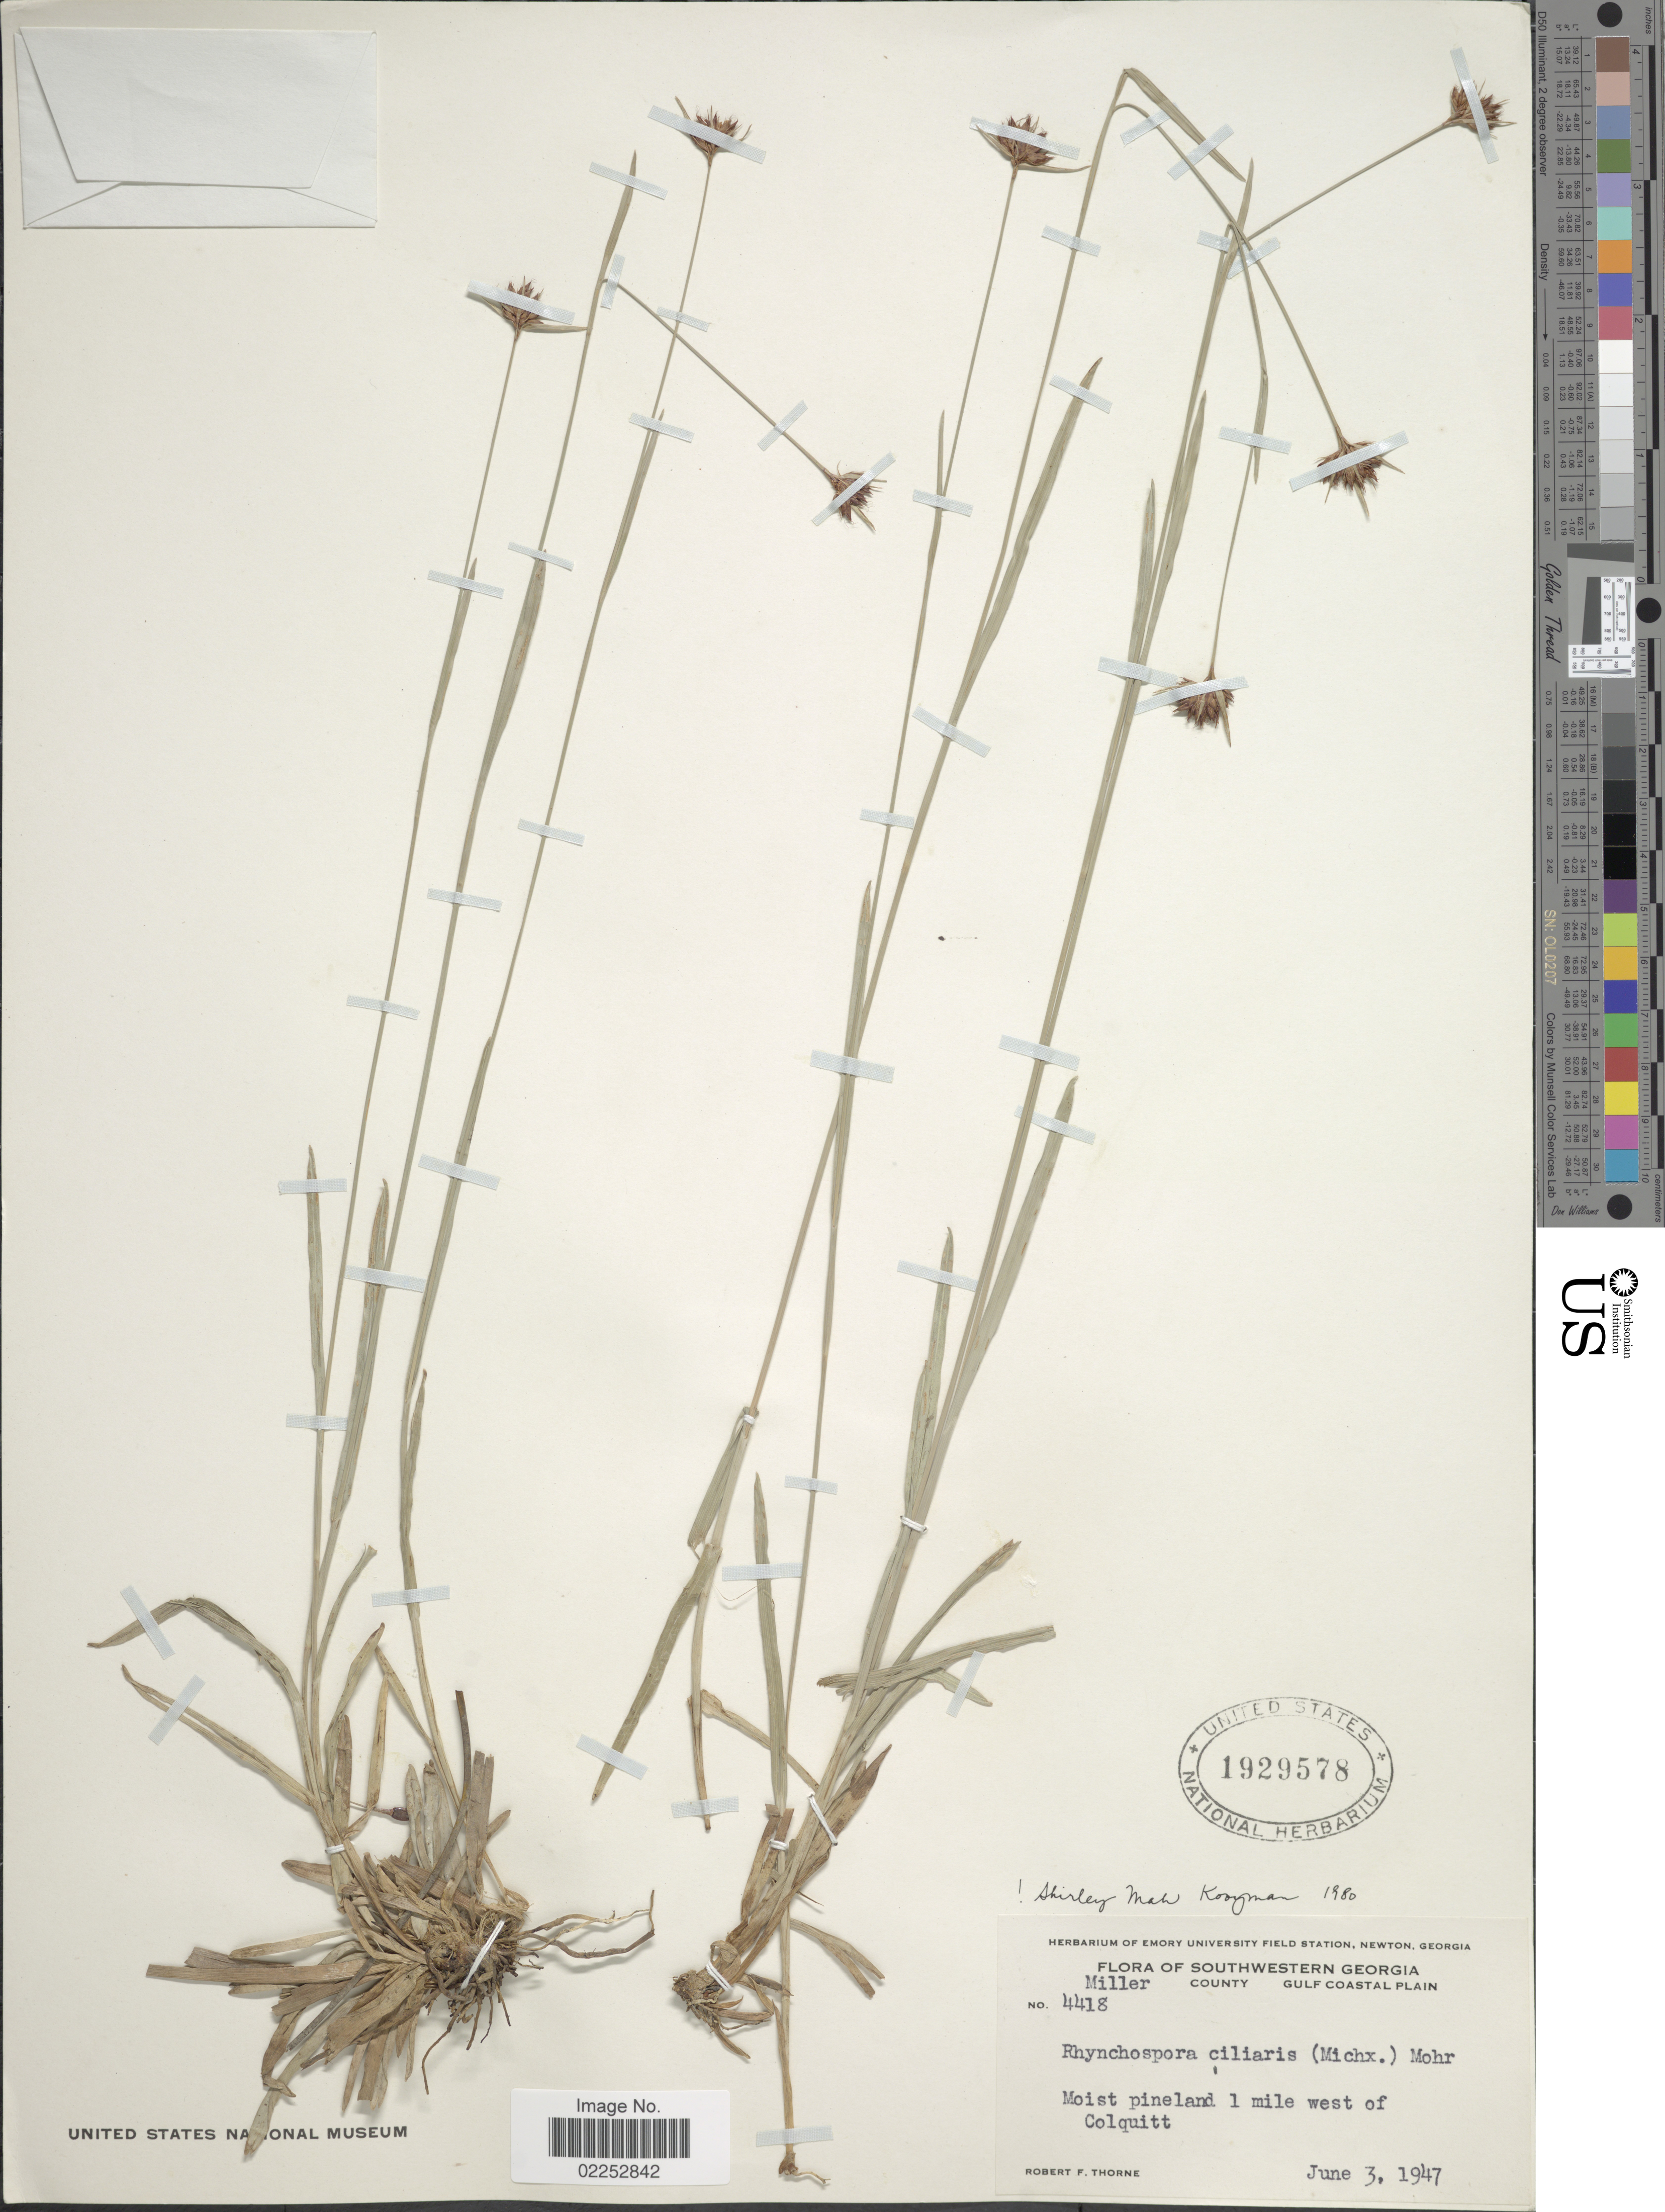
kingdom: Plantae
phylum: Tracheophyta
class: Liliopsida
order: Poales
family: Cyperaceae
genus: Rhynchospora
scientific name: Rhynchospora ciliaris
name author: (Michx.) C. Mohr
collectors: R. F. Thorne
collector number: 4418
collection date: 1947-06-03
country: United States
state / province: Georgia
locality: Southwestern Georgia. Miller County. Gulf Coastal Plain. 1 miles west of Colquitt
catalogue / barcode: US 1929578